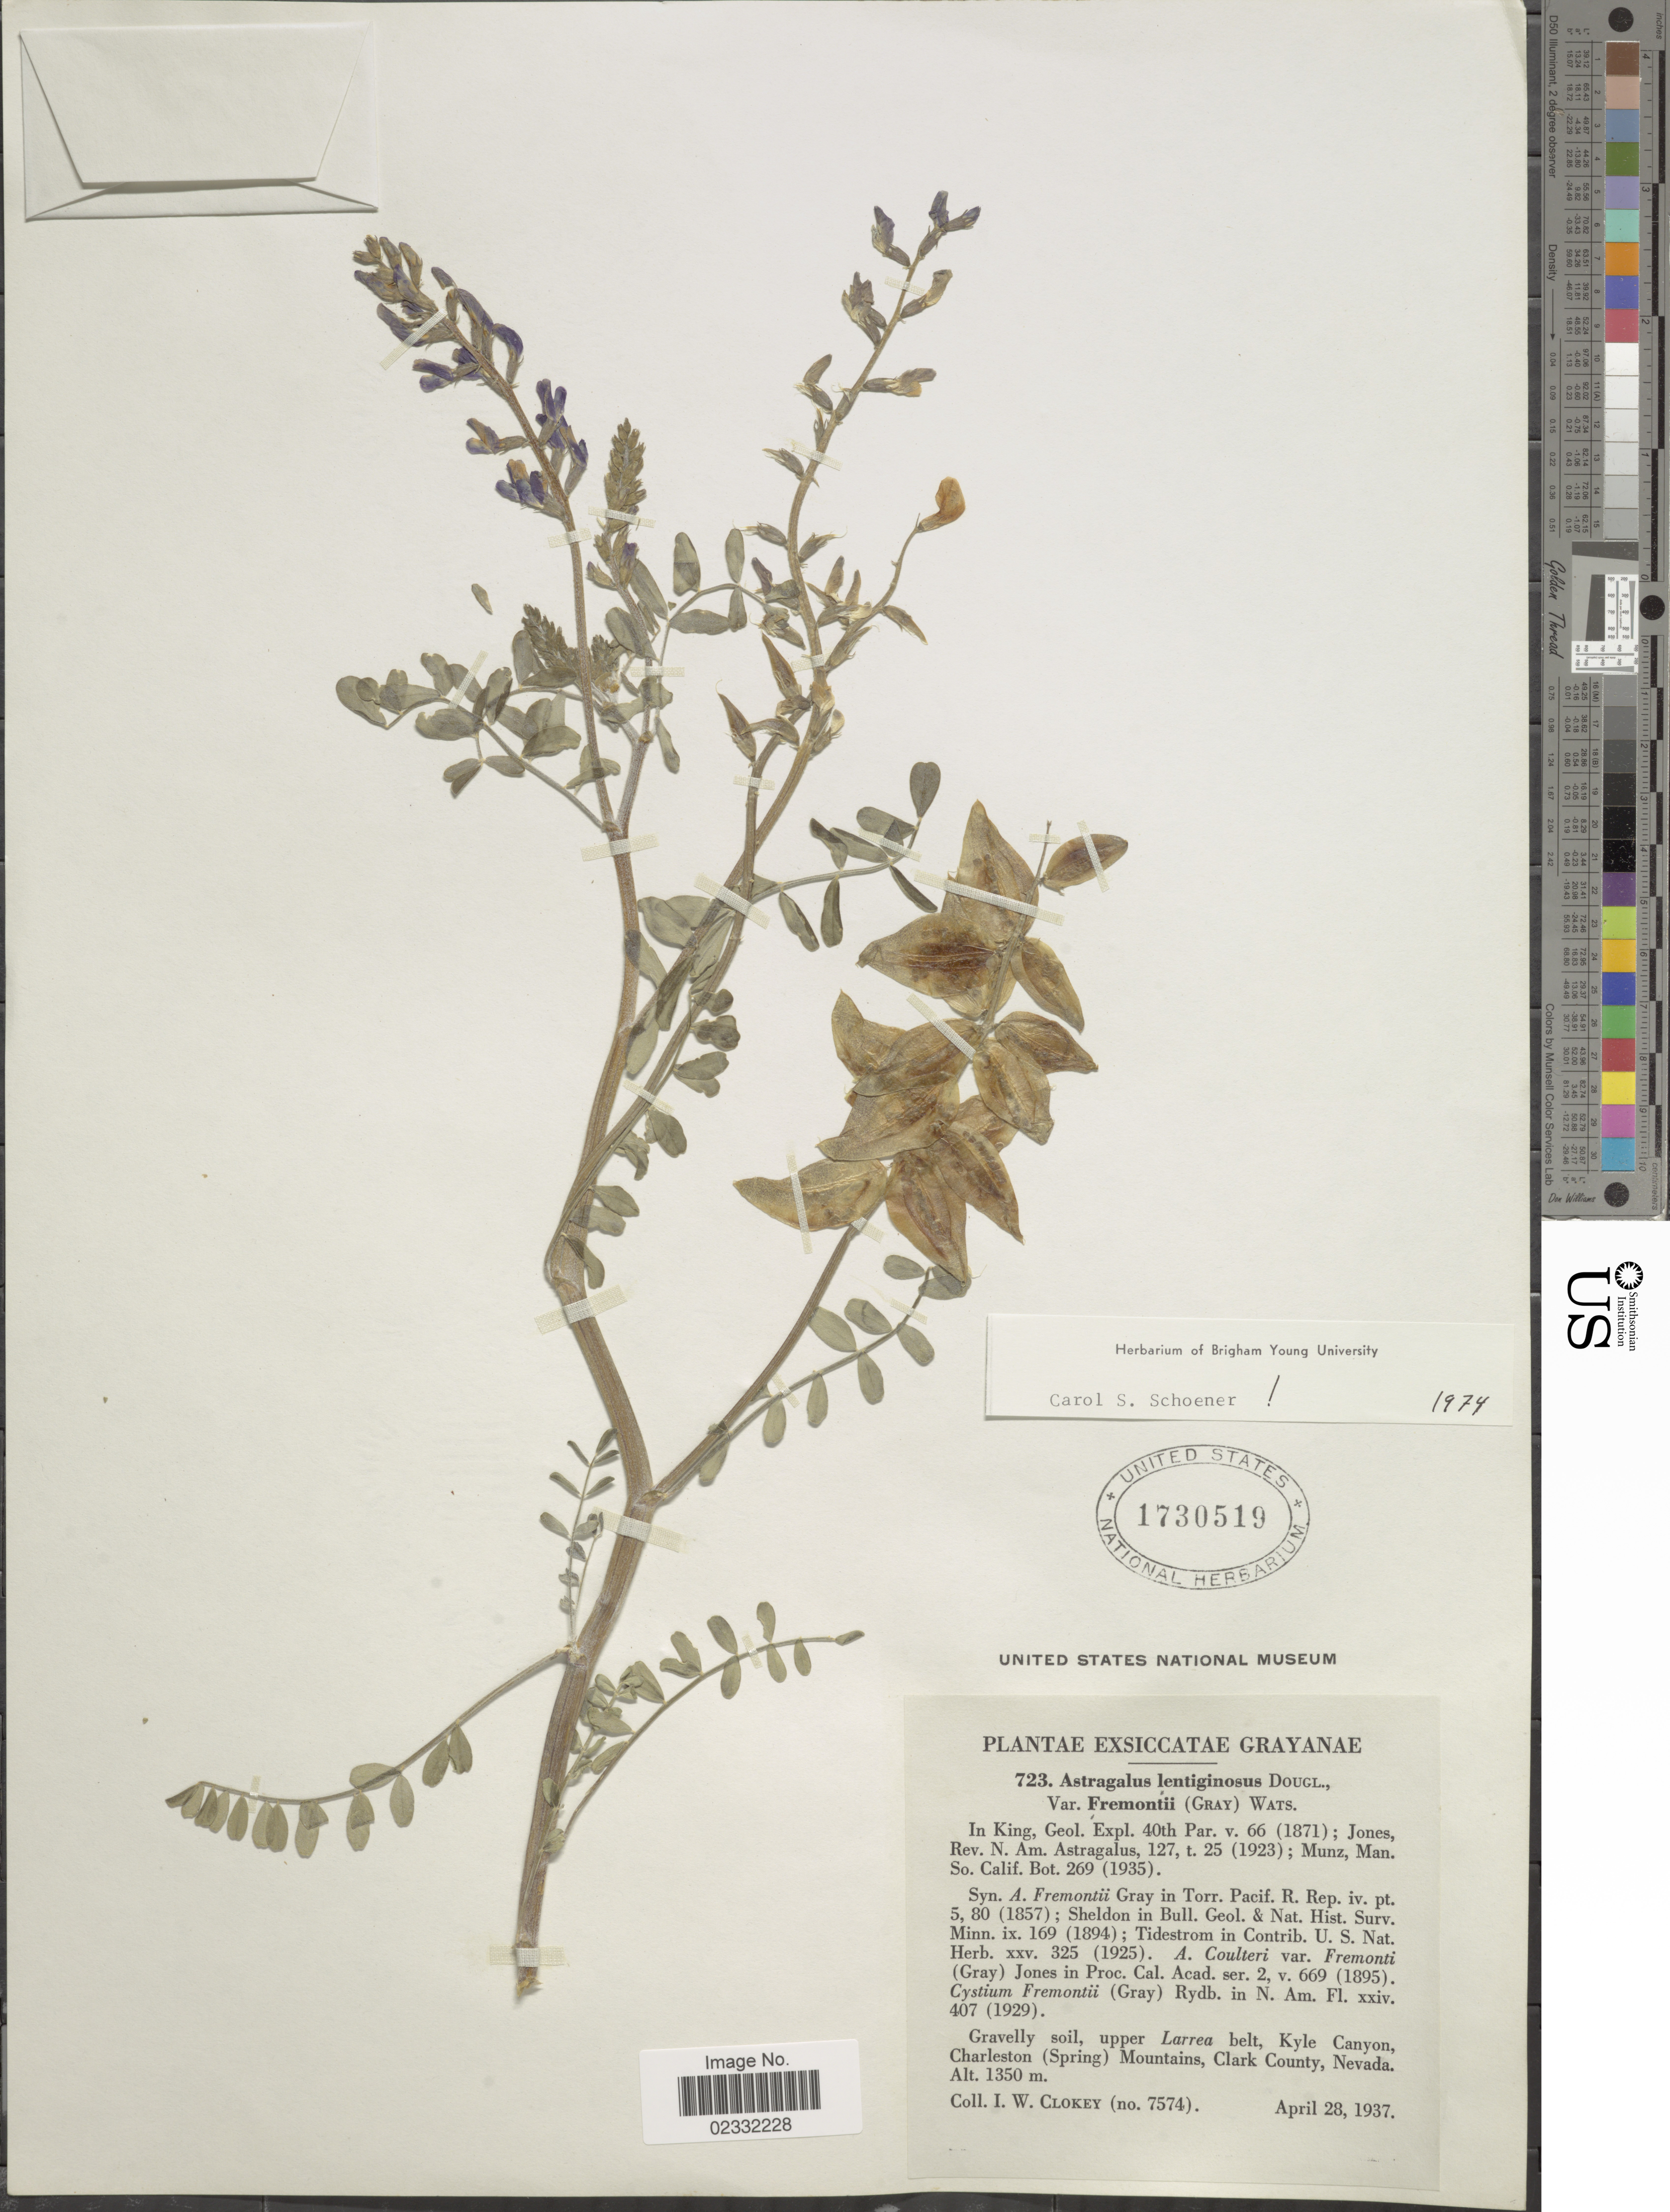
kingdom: Plantae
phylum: Tracheophyta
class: Magnoliopsida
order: Fabales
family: Fabaceae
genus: Astragalus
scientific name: Astragalus lentiginosus var. fremontii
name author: (A. Gray ex Torr.) S. Watson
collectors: I. W. Clokey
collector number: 7574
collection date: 1937-04-28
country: United States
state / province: Nevada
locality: Gravelly soil, upper Larrea belt, Kyle Canyon, Charleston (Spring) Mountains, Clark County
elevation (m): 1350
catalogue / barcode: US 1730519